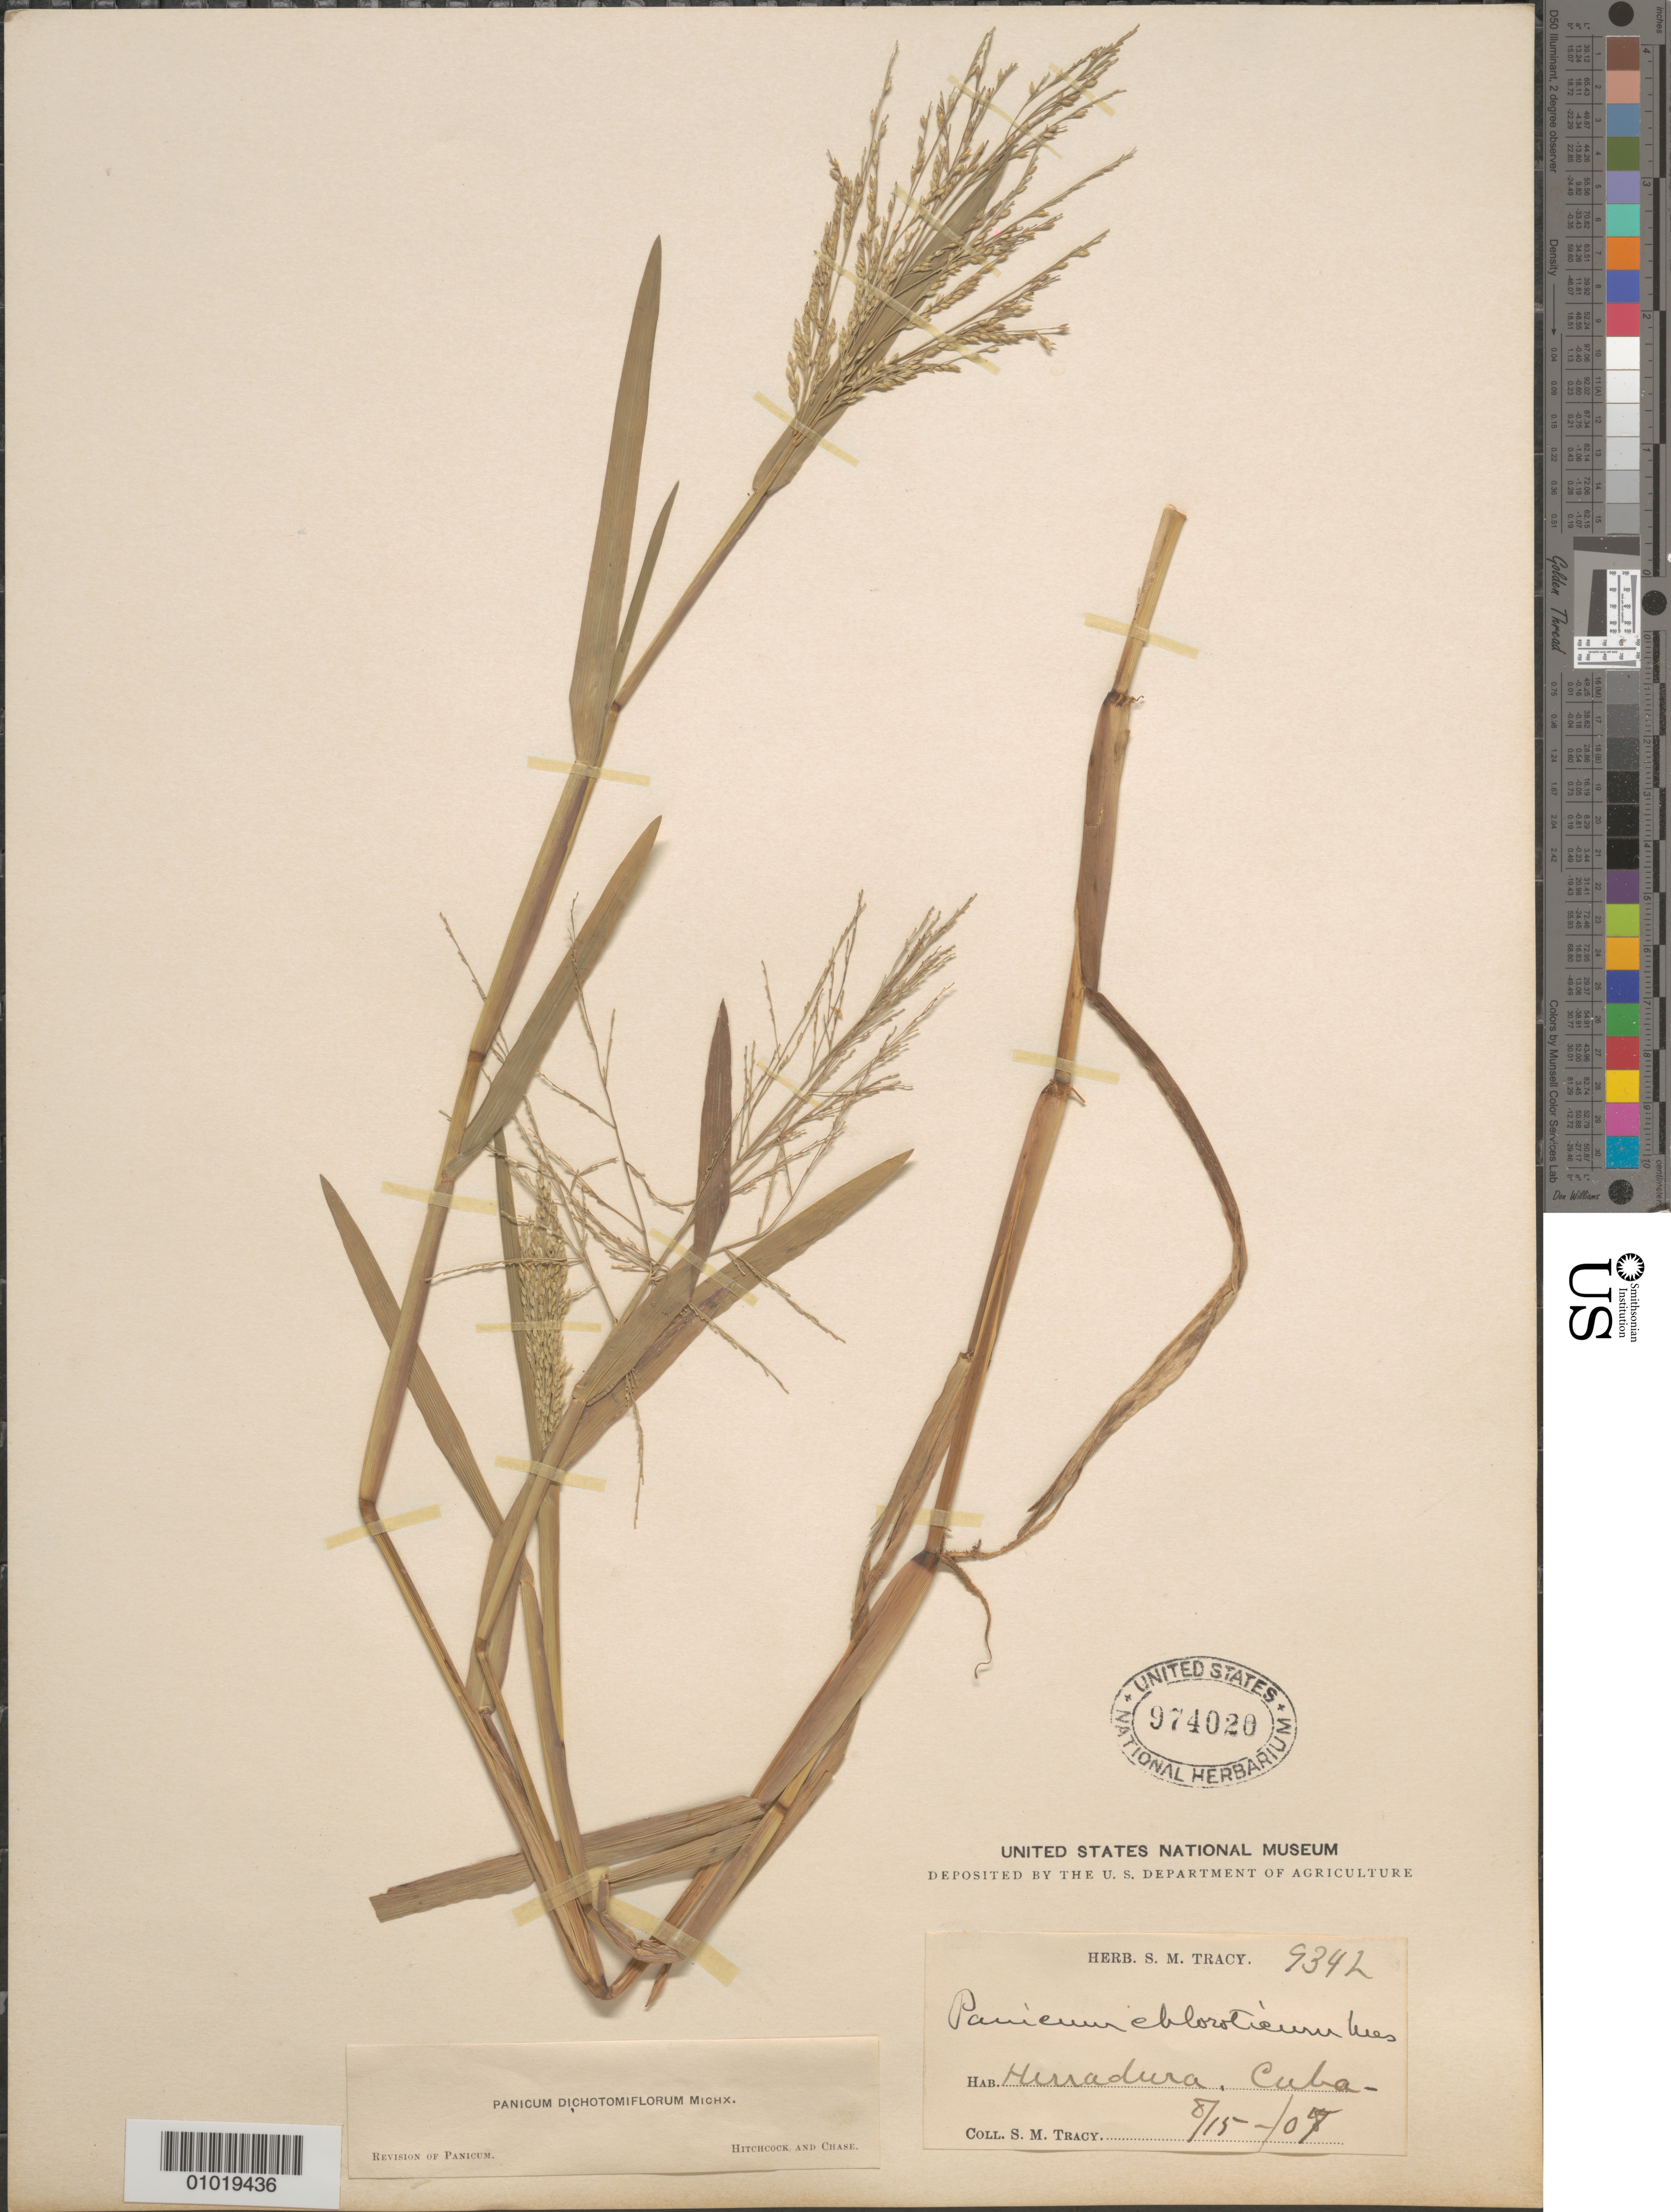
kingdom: Plantae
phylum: Tracheophyta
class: Liliopsida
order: Poales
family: Poaceae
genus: Panicum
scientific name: Panicum dichotomiflorum subsp. dichotomiflorum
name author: Michx.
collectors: S. M. Tracy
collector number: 9342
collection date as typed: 15 Aug 1907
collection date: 1907-08-15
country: Cuba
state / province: Ciego de Ávila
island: Cuba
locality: Herradura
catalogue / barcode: US 974020